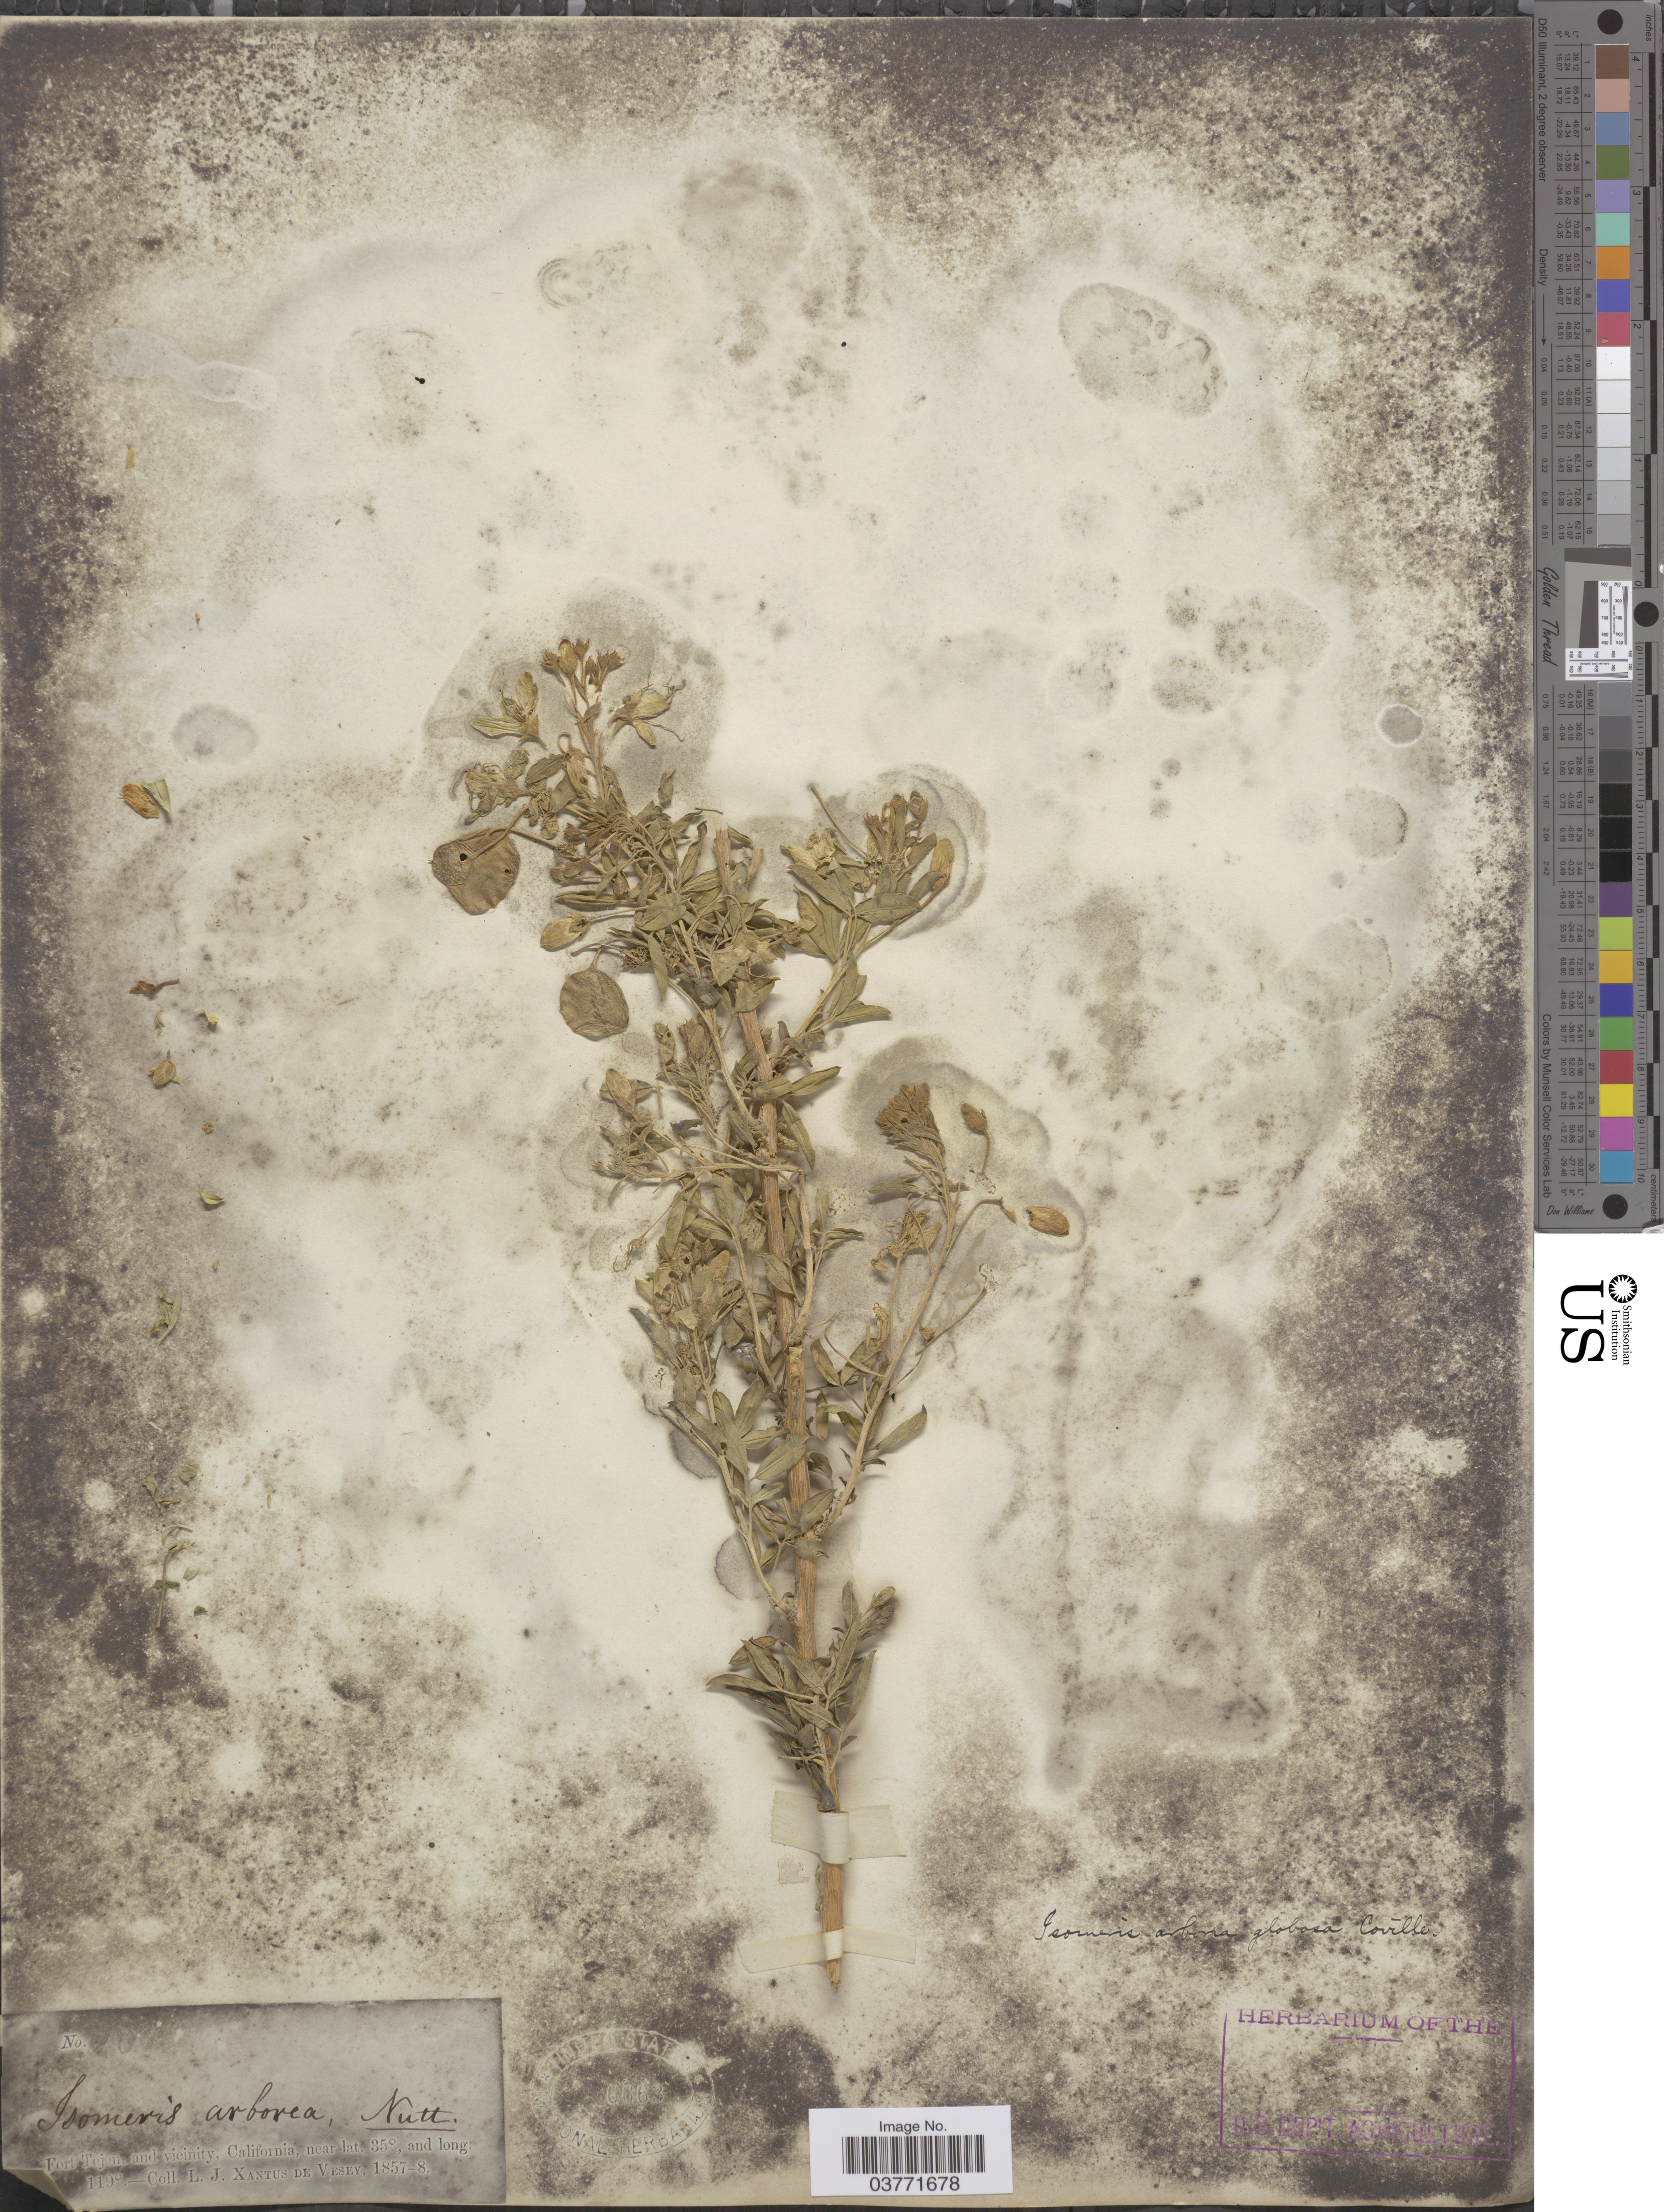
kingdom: Plantae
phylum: Tracheophyta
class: Magnoliopsida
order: Brassicales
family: Cleomaceae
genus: Cleomella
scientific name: Cleomella arborea var. globosa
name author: (Coville) Roalson & J.C. Hall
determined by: Strong, Mark T., (BOT), Smithsonian Institution - National Museum of Natural History (UNITED STATES)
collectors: L. Xantus de Vesey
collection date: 1857/1858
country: United States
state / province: California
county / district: Kern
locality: Fort Tejon, and vicinity.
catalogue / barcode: US 6663